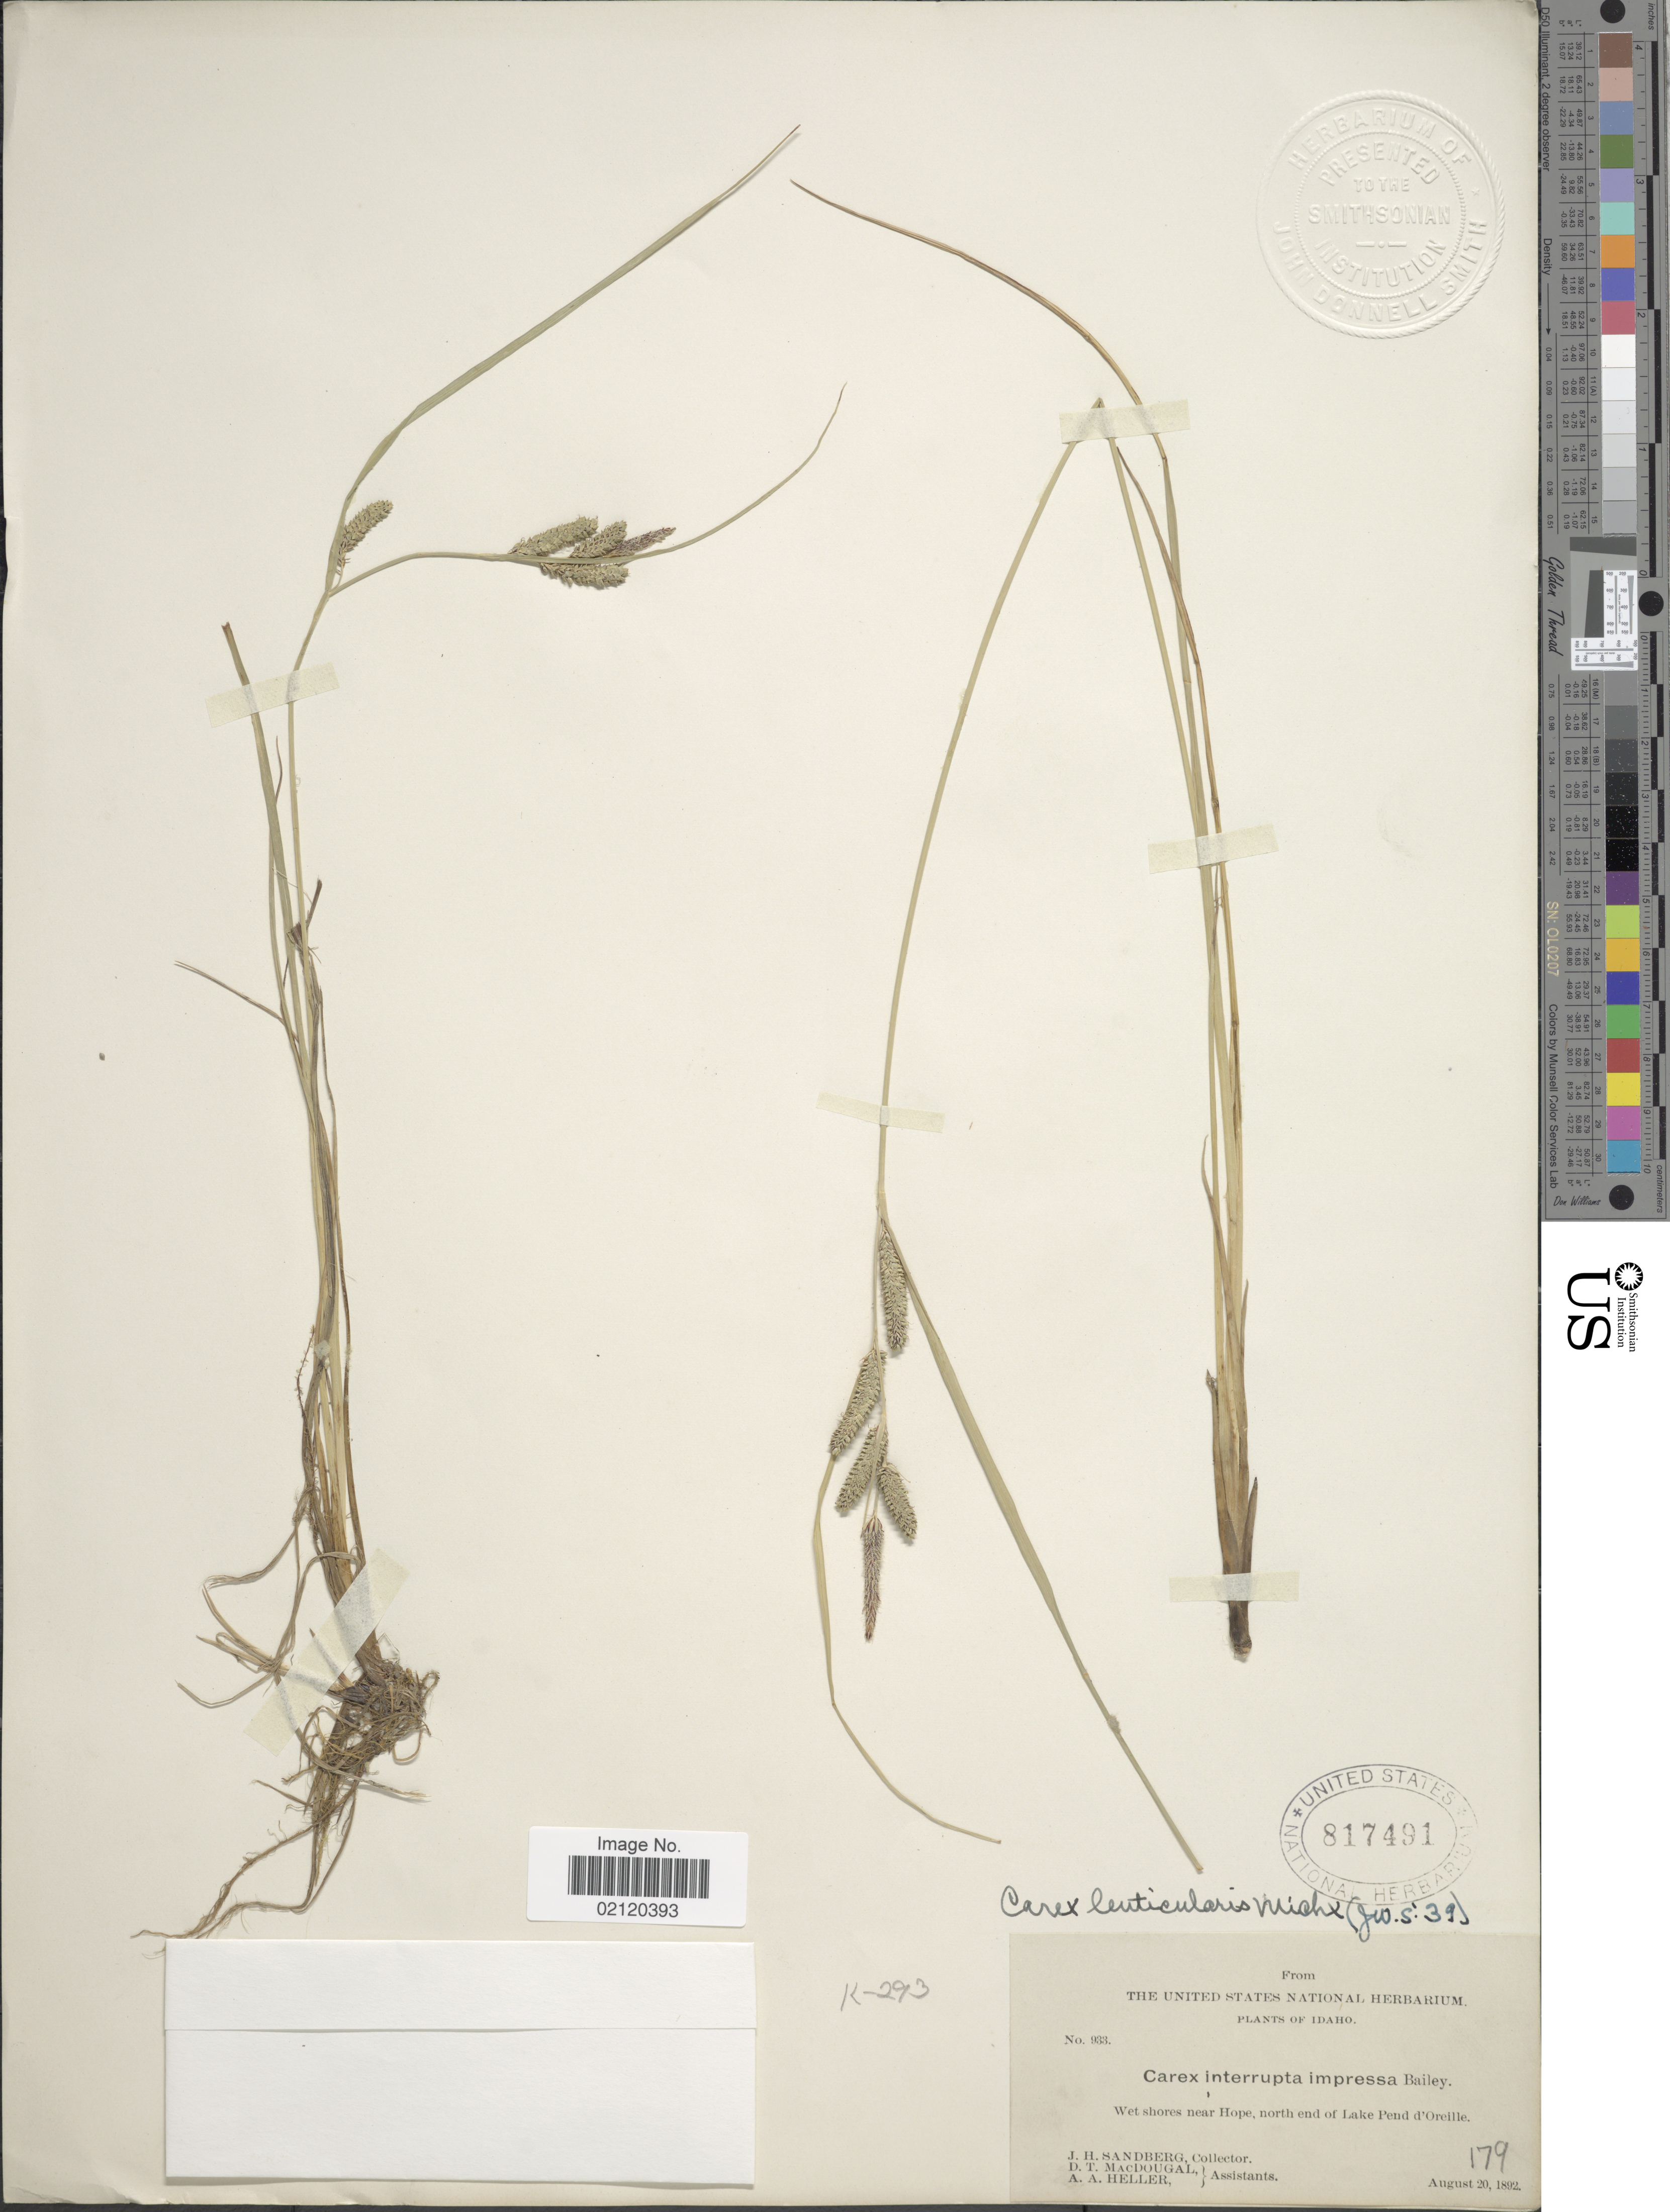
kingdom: Plantae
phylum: Tracheophyta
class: Liliopsida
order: Poales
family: Cyperaceae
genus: Carex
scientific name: Carex lenticularis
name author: Michx.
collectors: J. H. Sandberg, D. T. MacDougal & A. A. Heller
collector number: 933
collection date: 1892-08-20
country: United States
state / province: Idaho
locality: Wet shores near Hope, north end of Lake Pend d' Oreille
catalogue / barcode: US 817491